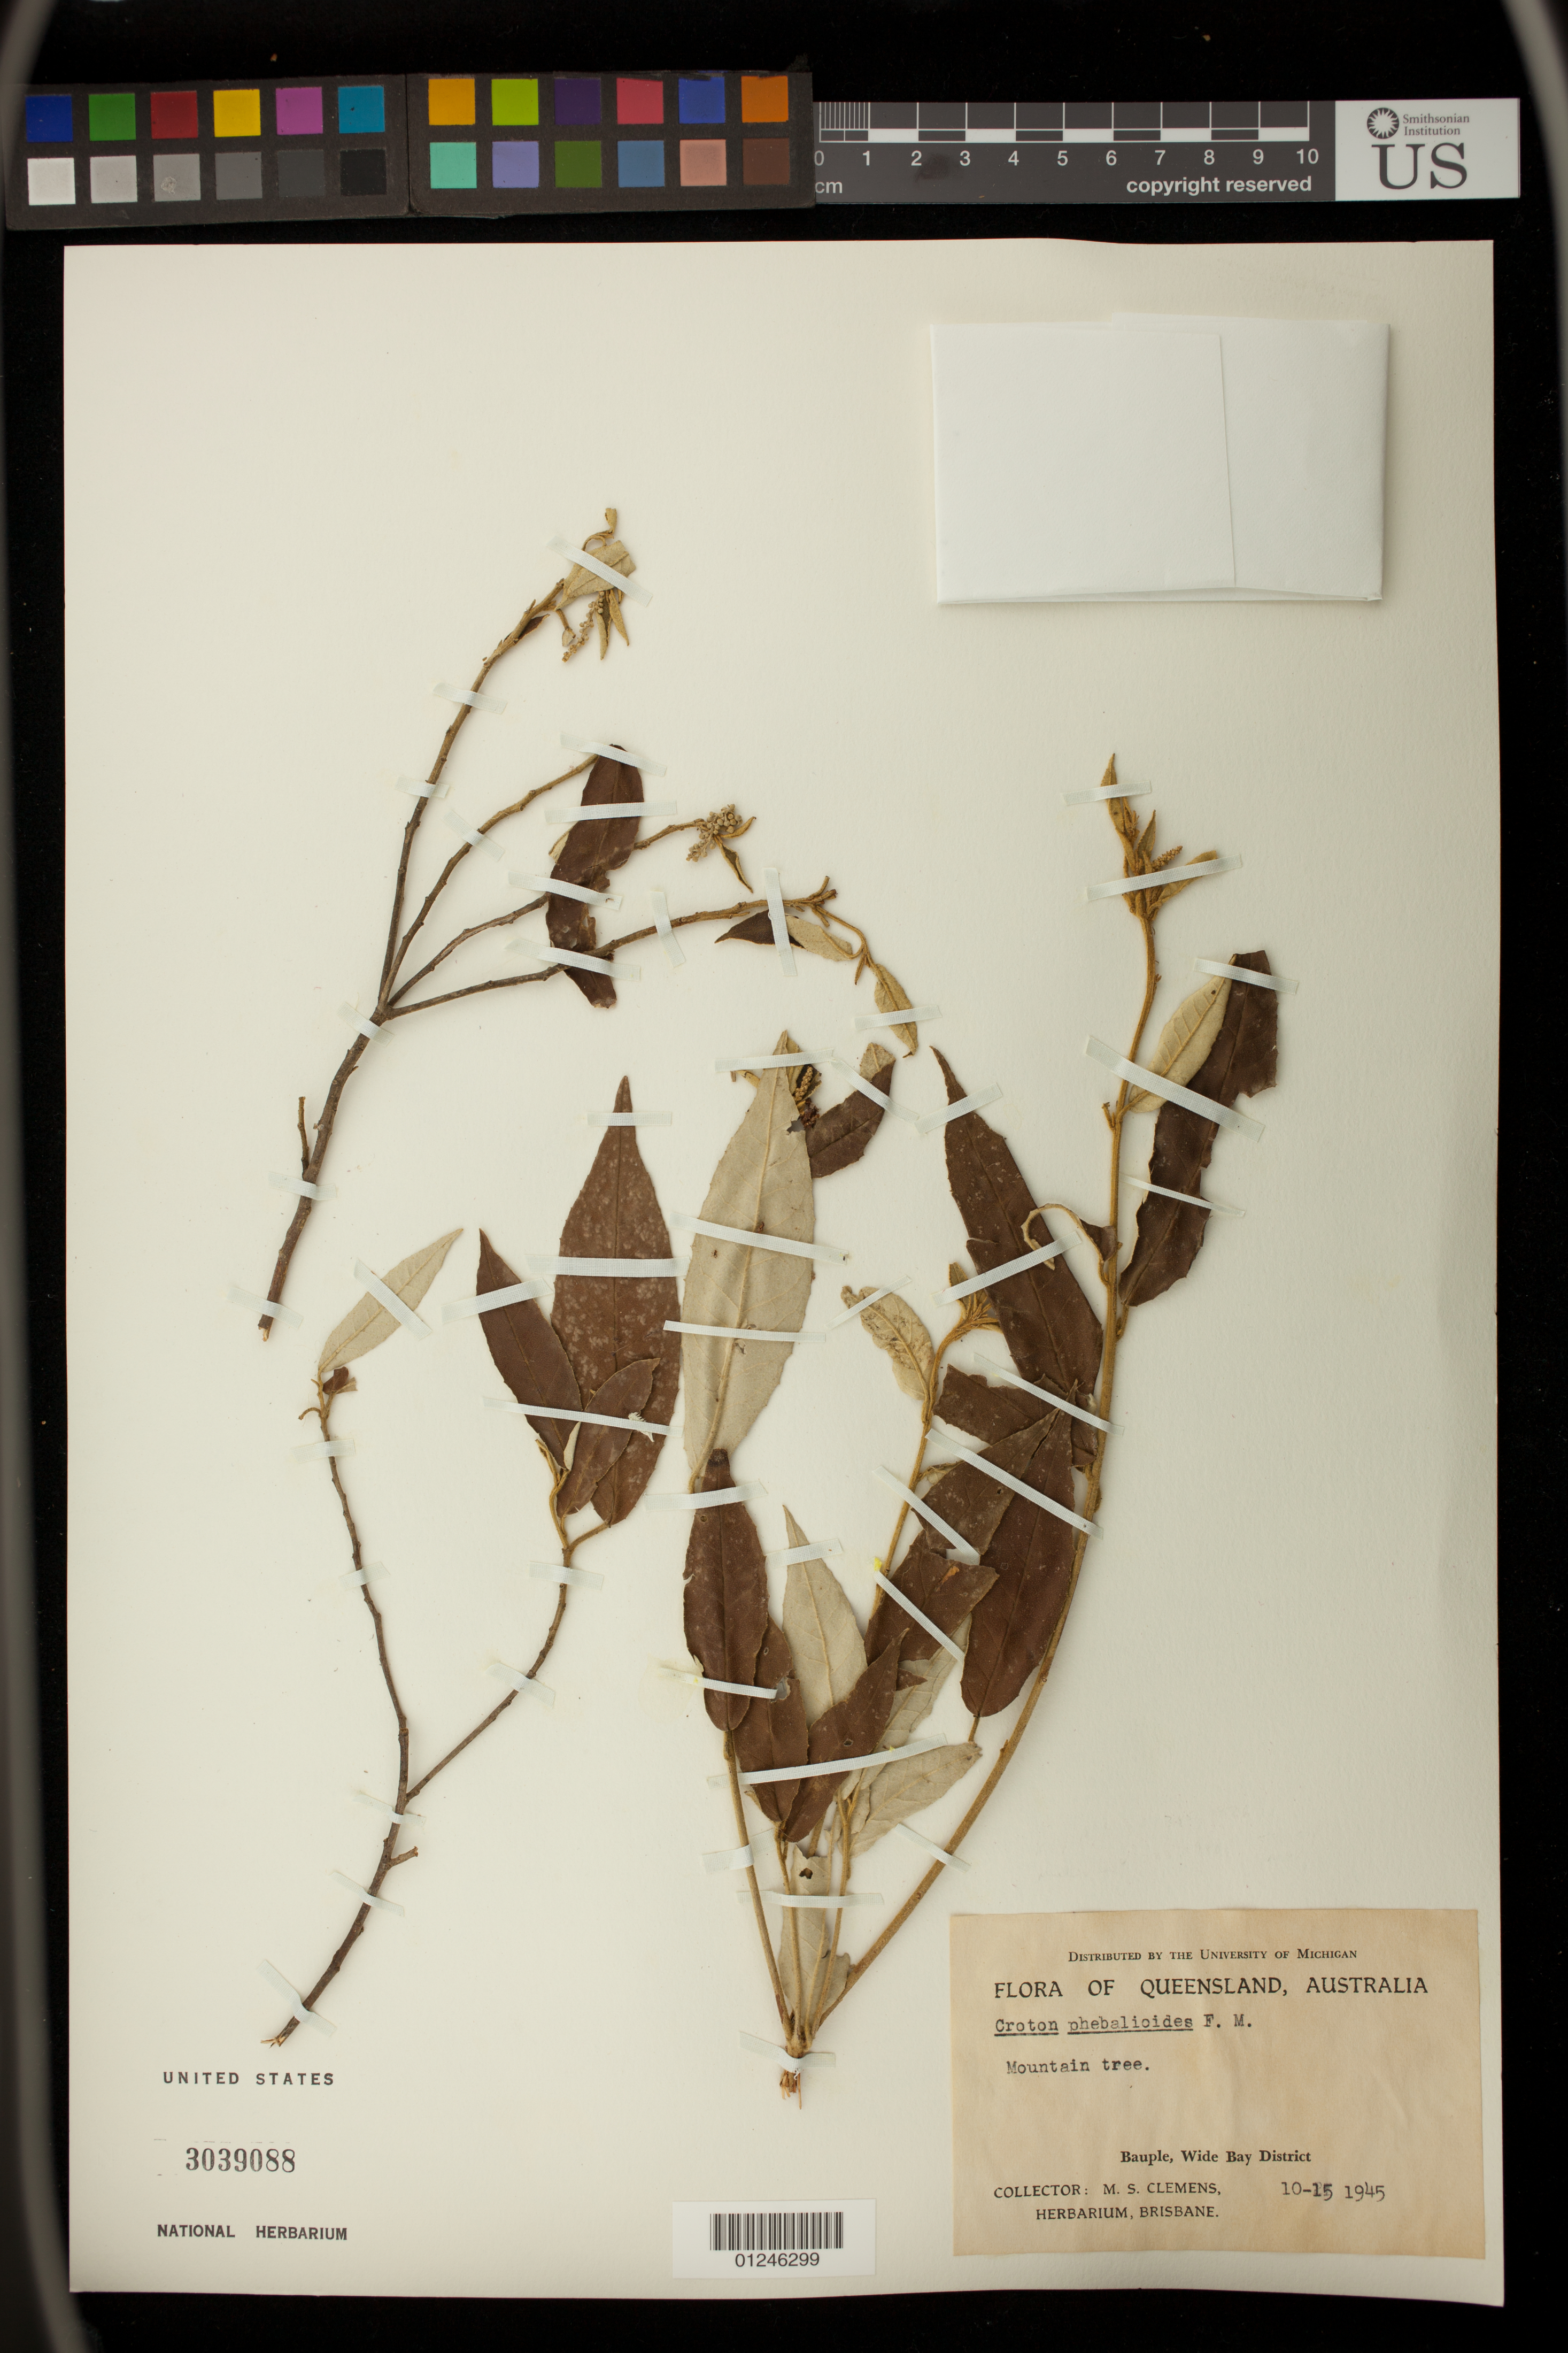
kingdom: Plantae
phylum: Tracheophyta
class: Magnoliopsida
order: Malpighiales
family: Euphorbiaceae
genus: Croton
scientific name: Croton phebalioides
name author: F. Muell. ex Muell. Arg.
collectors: M. S. Clemens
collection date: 1945-10-15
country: Australia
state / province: Queensland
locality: Bauple, Wide Bay District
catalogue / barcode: US 3039088